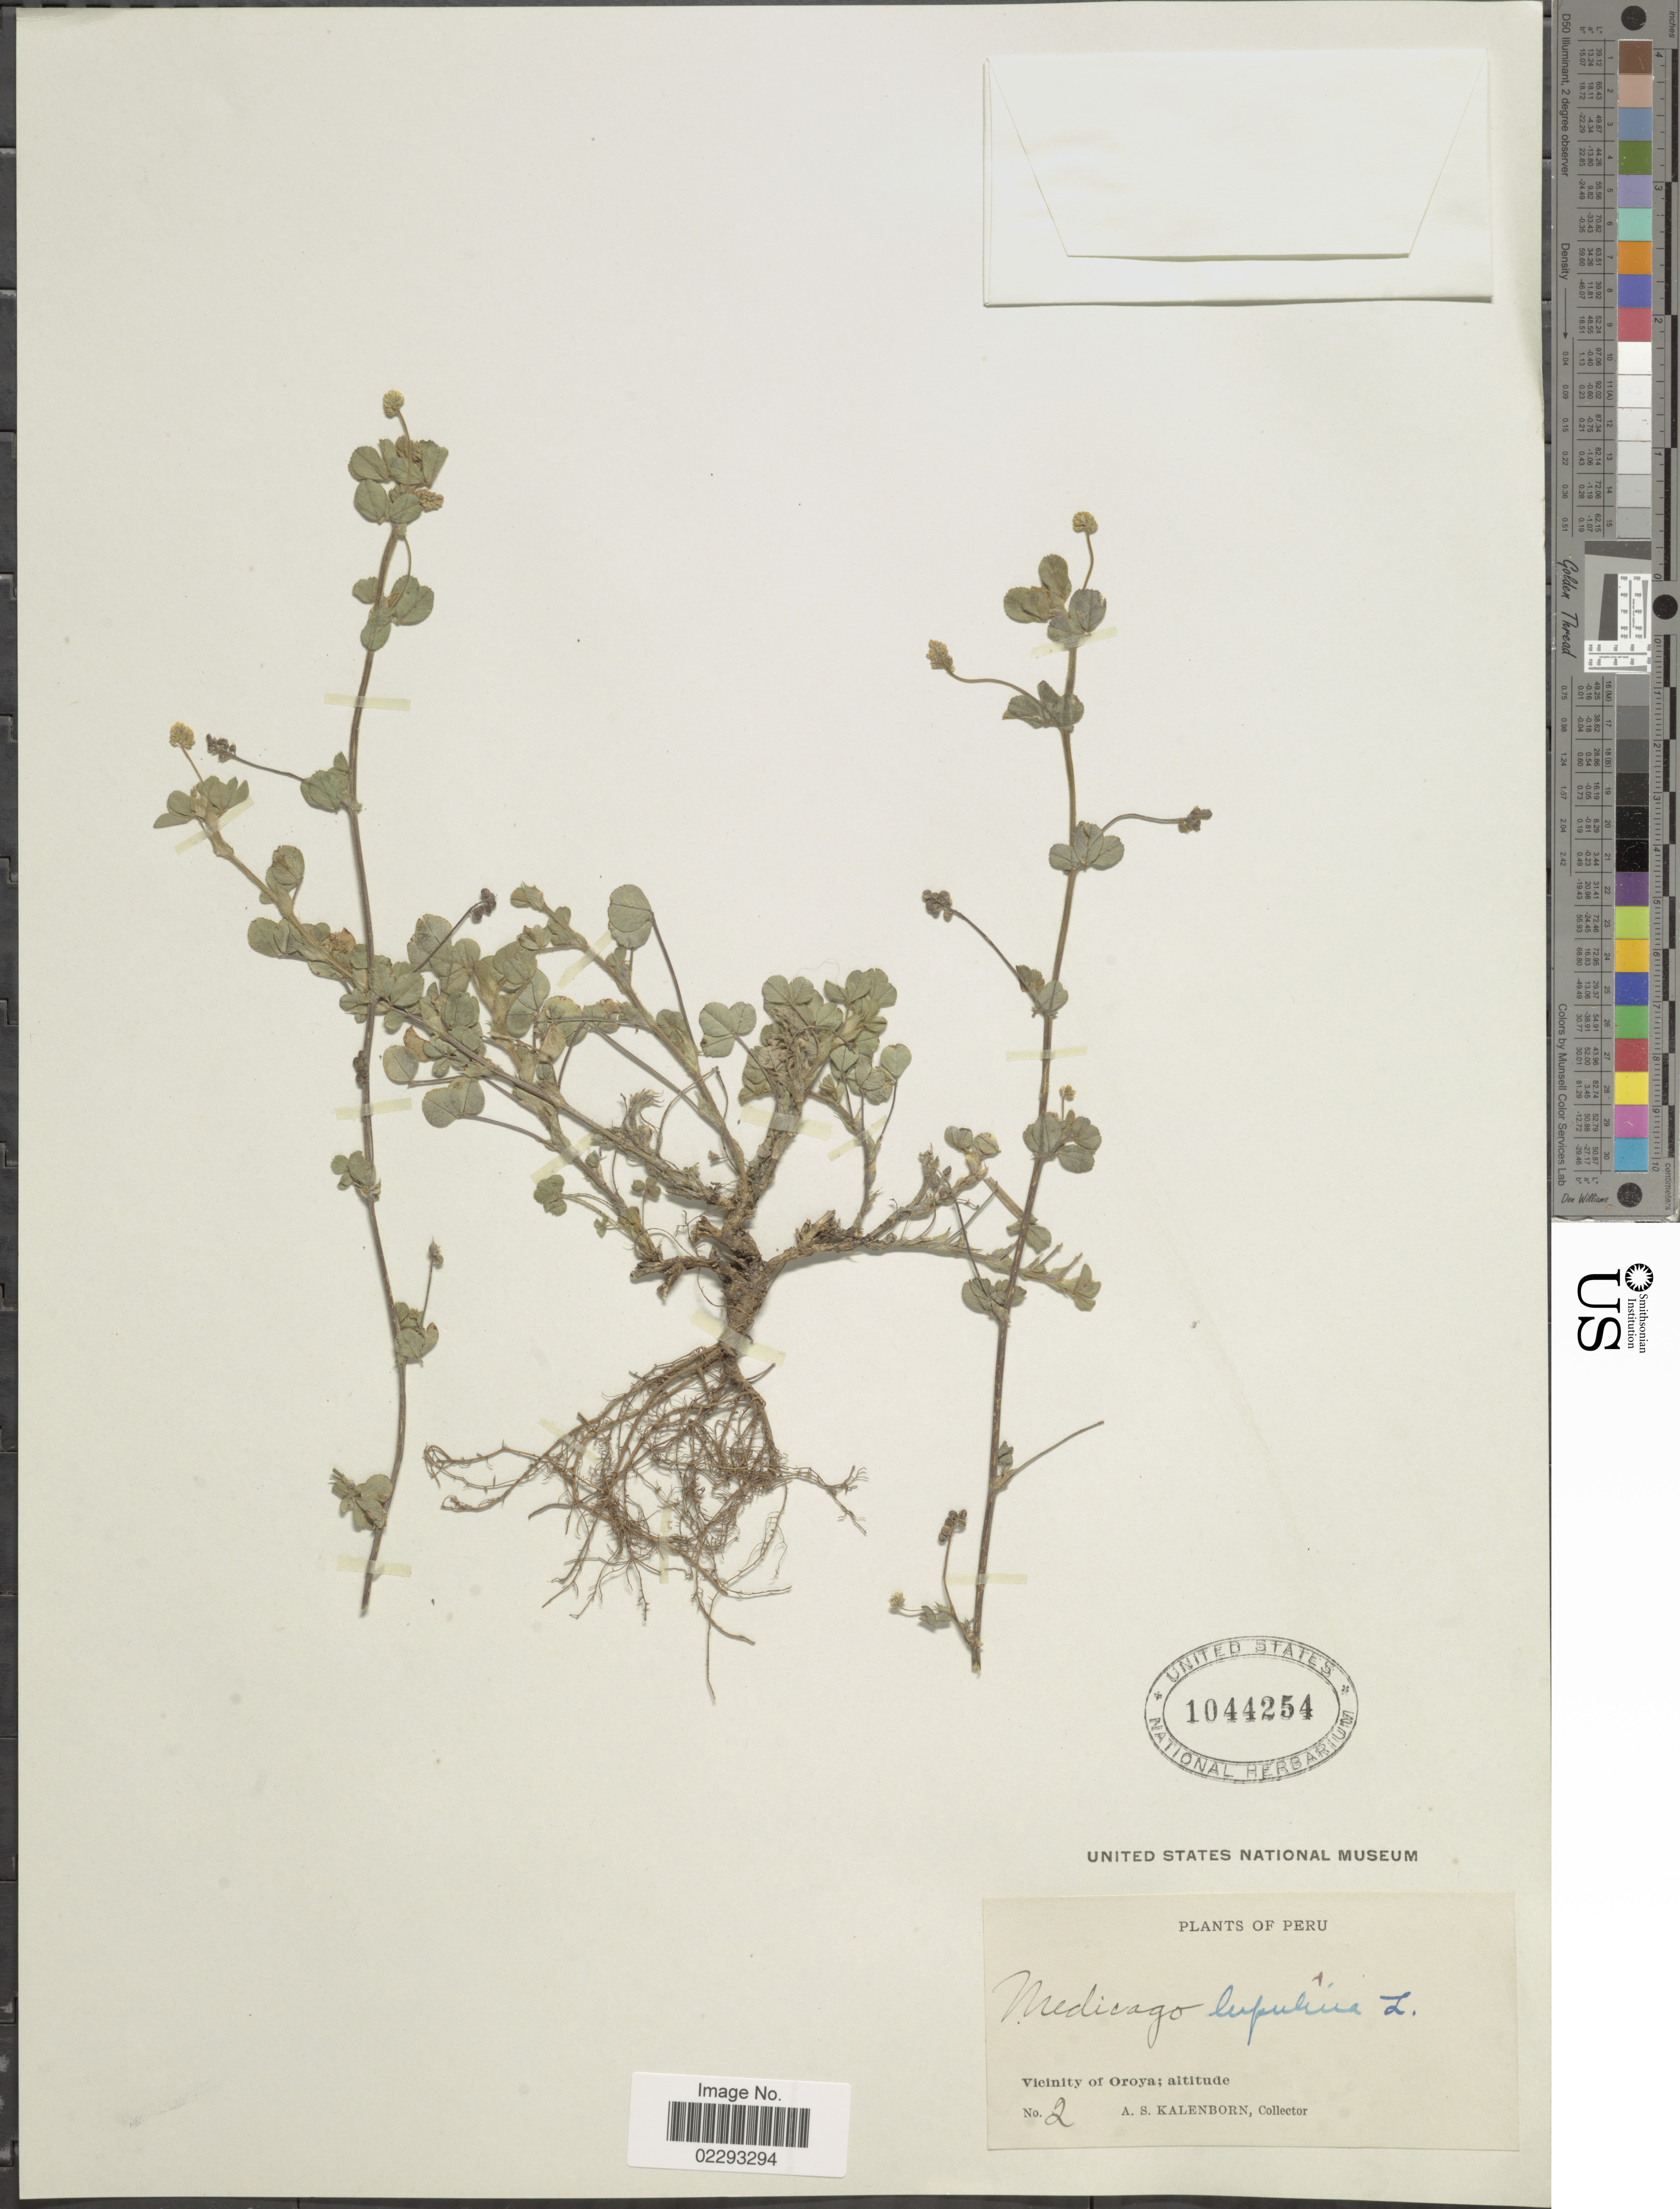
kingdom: Plantae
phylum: Tracheophyta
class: Magnoliopsida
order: Fabales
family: Fabaceae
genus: Medicago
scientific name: Medicago lupulina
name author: L.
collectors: A. Kalenborn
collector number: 2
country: Peru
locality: Vicinity of Oroya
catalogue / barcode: US 1044254